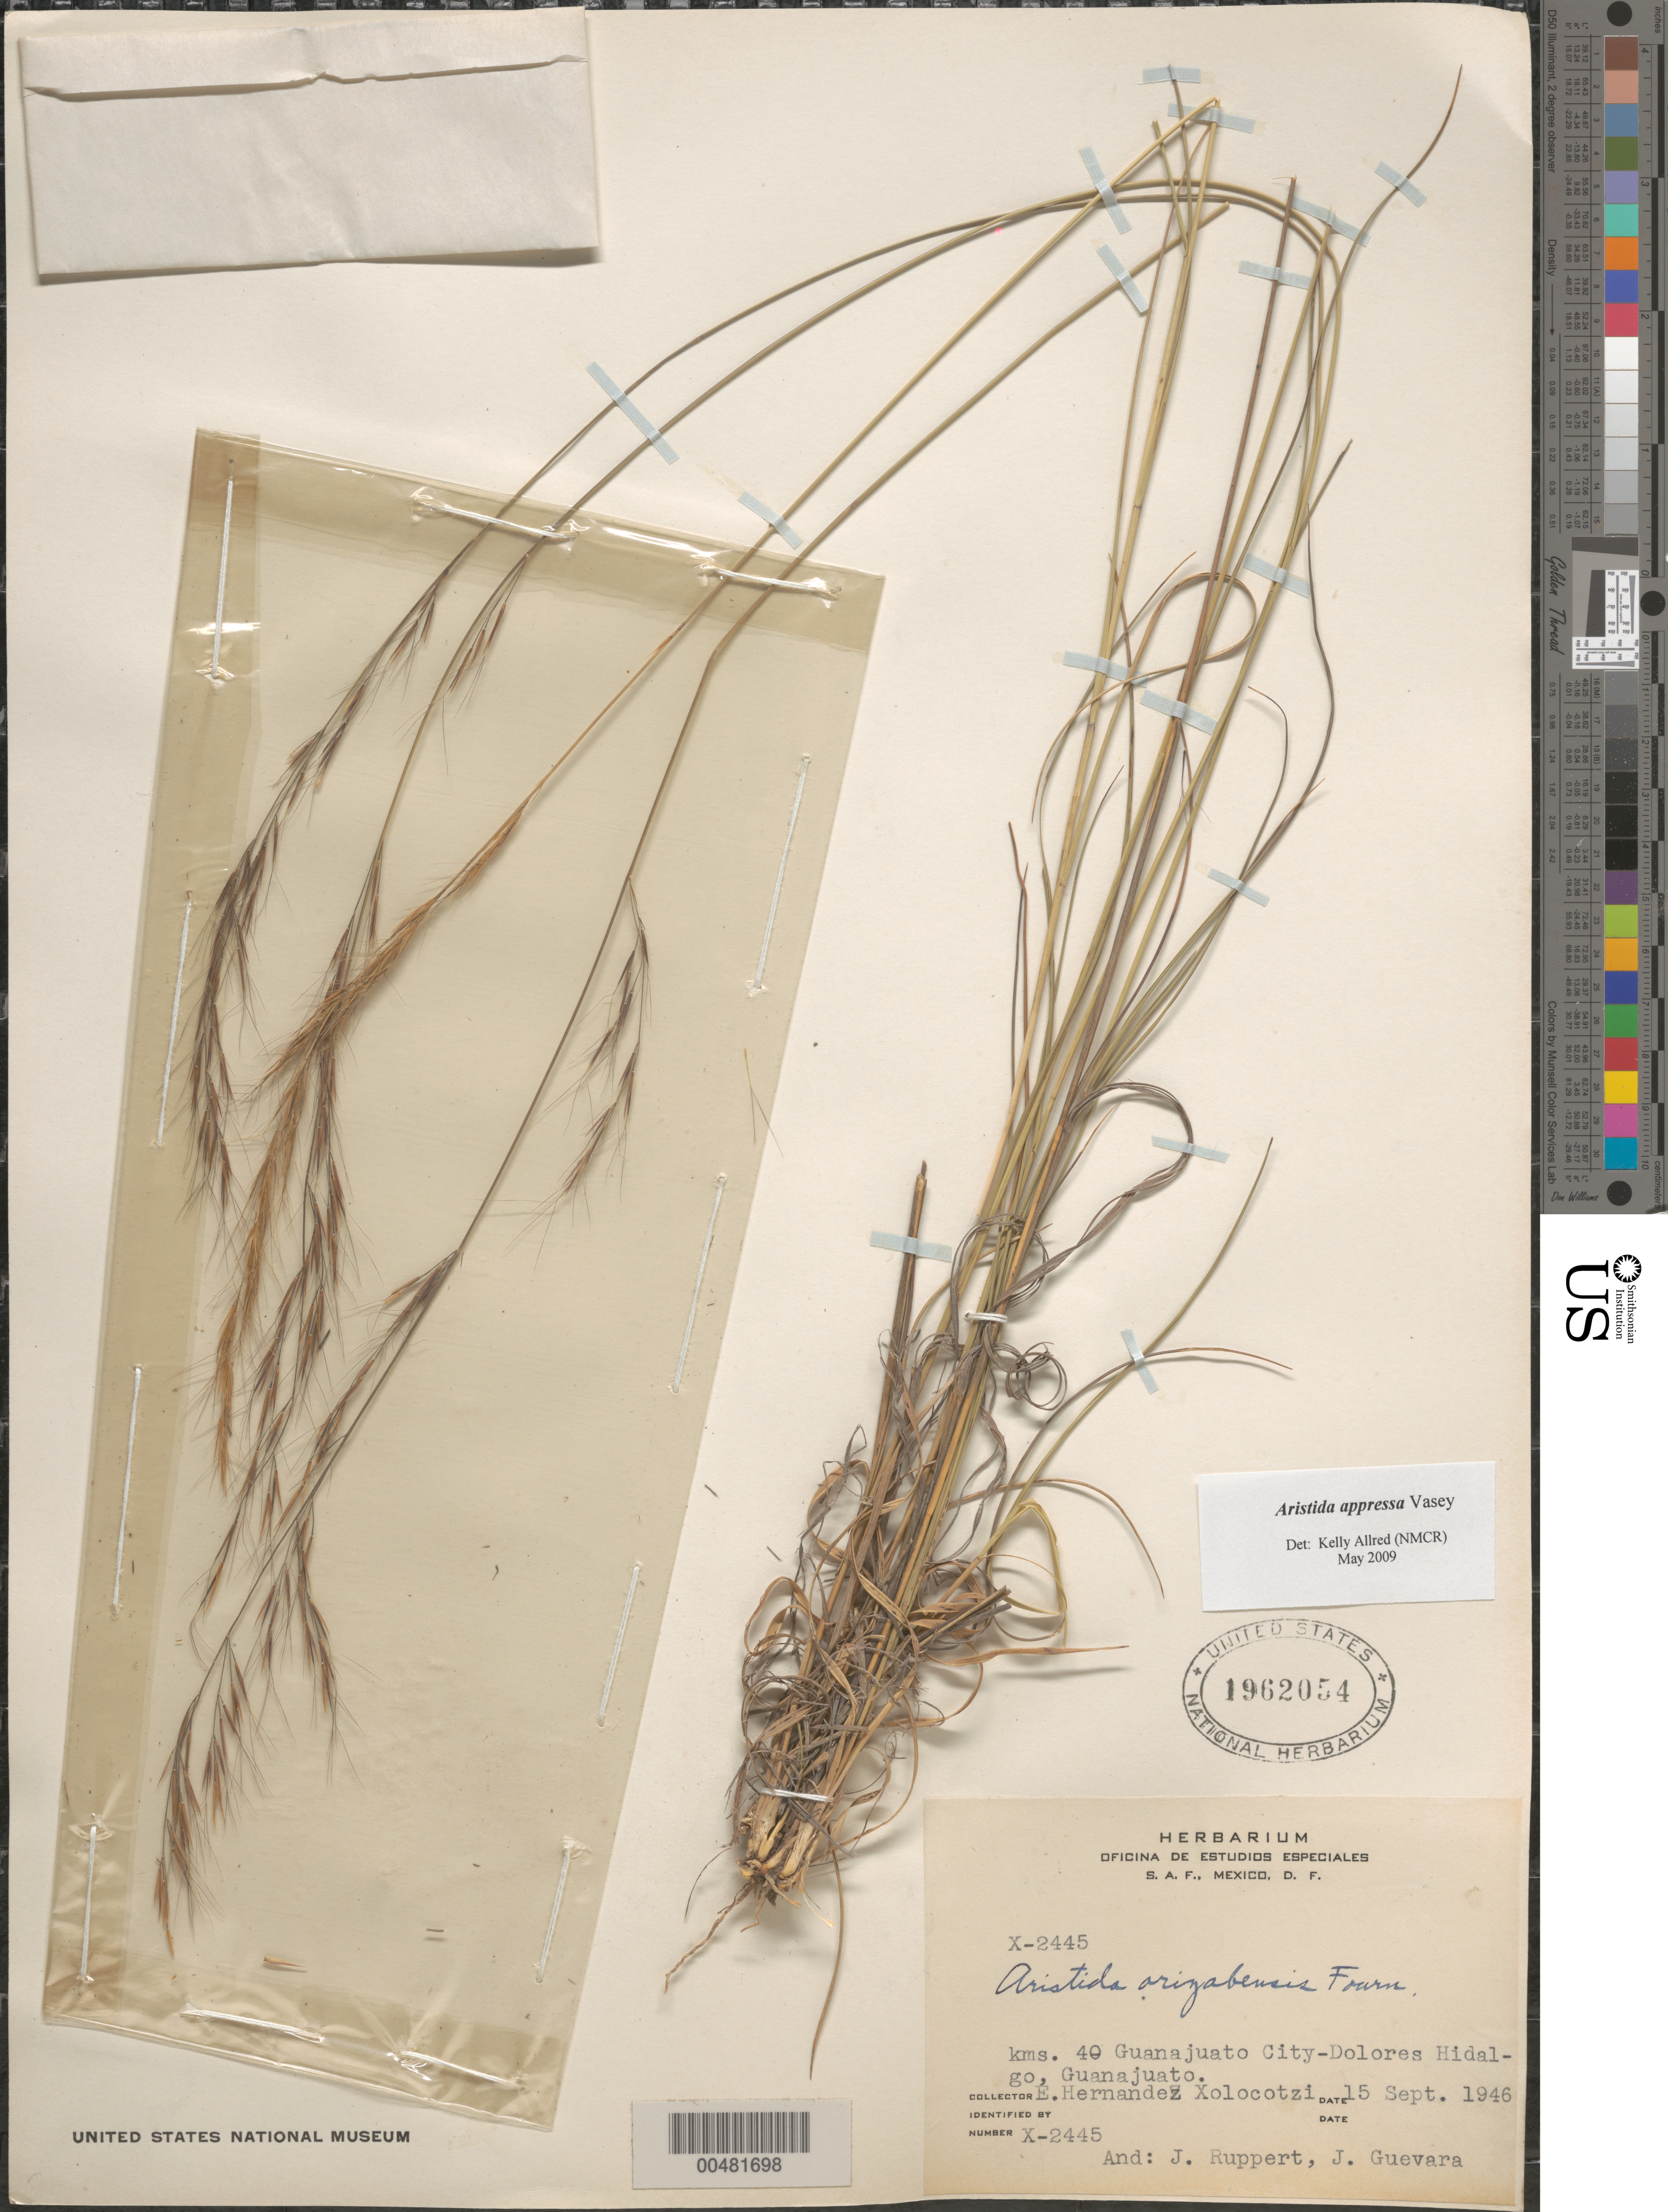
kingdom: Plantae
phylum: Tracheophyta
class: Liliopsida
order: Poales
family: Poaceae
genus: Aristida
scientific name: Aristida sorzogonensis f. sorzogonensis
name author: J. Presl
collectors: E. I. Hernández-X., J. Ruppert & J. Guevara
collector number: X-2445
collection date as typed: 15 Sep 1946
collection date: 1946-09-15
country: Mexico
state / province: Guanajuato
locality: Km 40 Guanajuato City - Dolores Hidalgo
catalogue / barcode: US 1962054